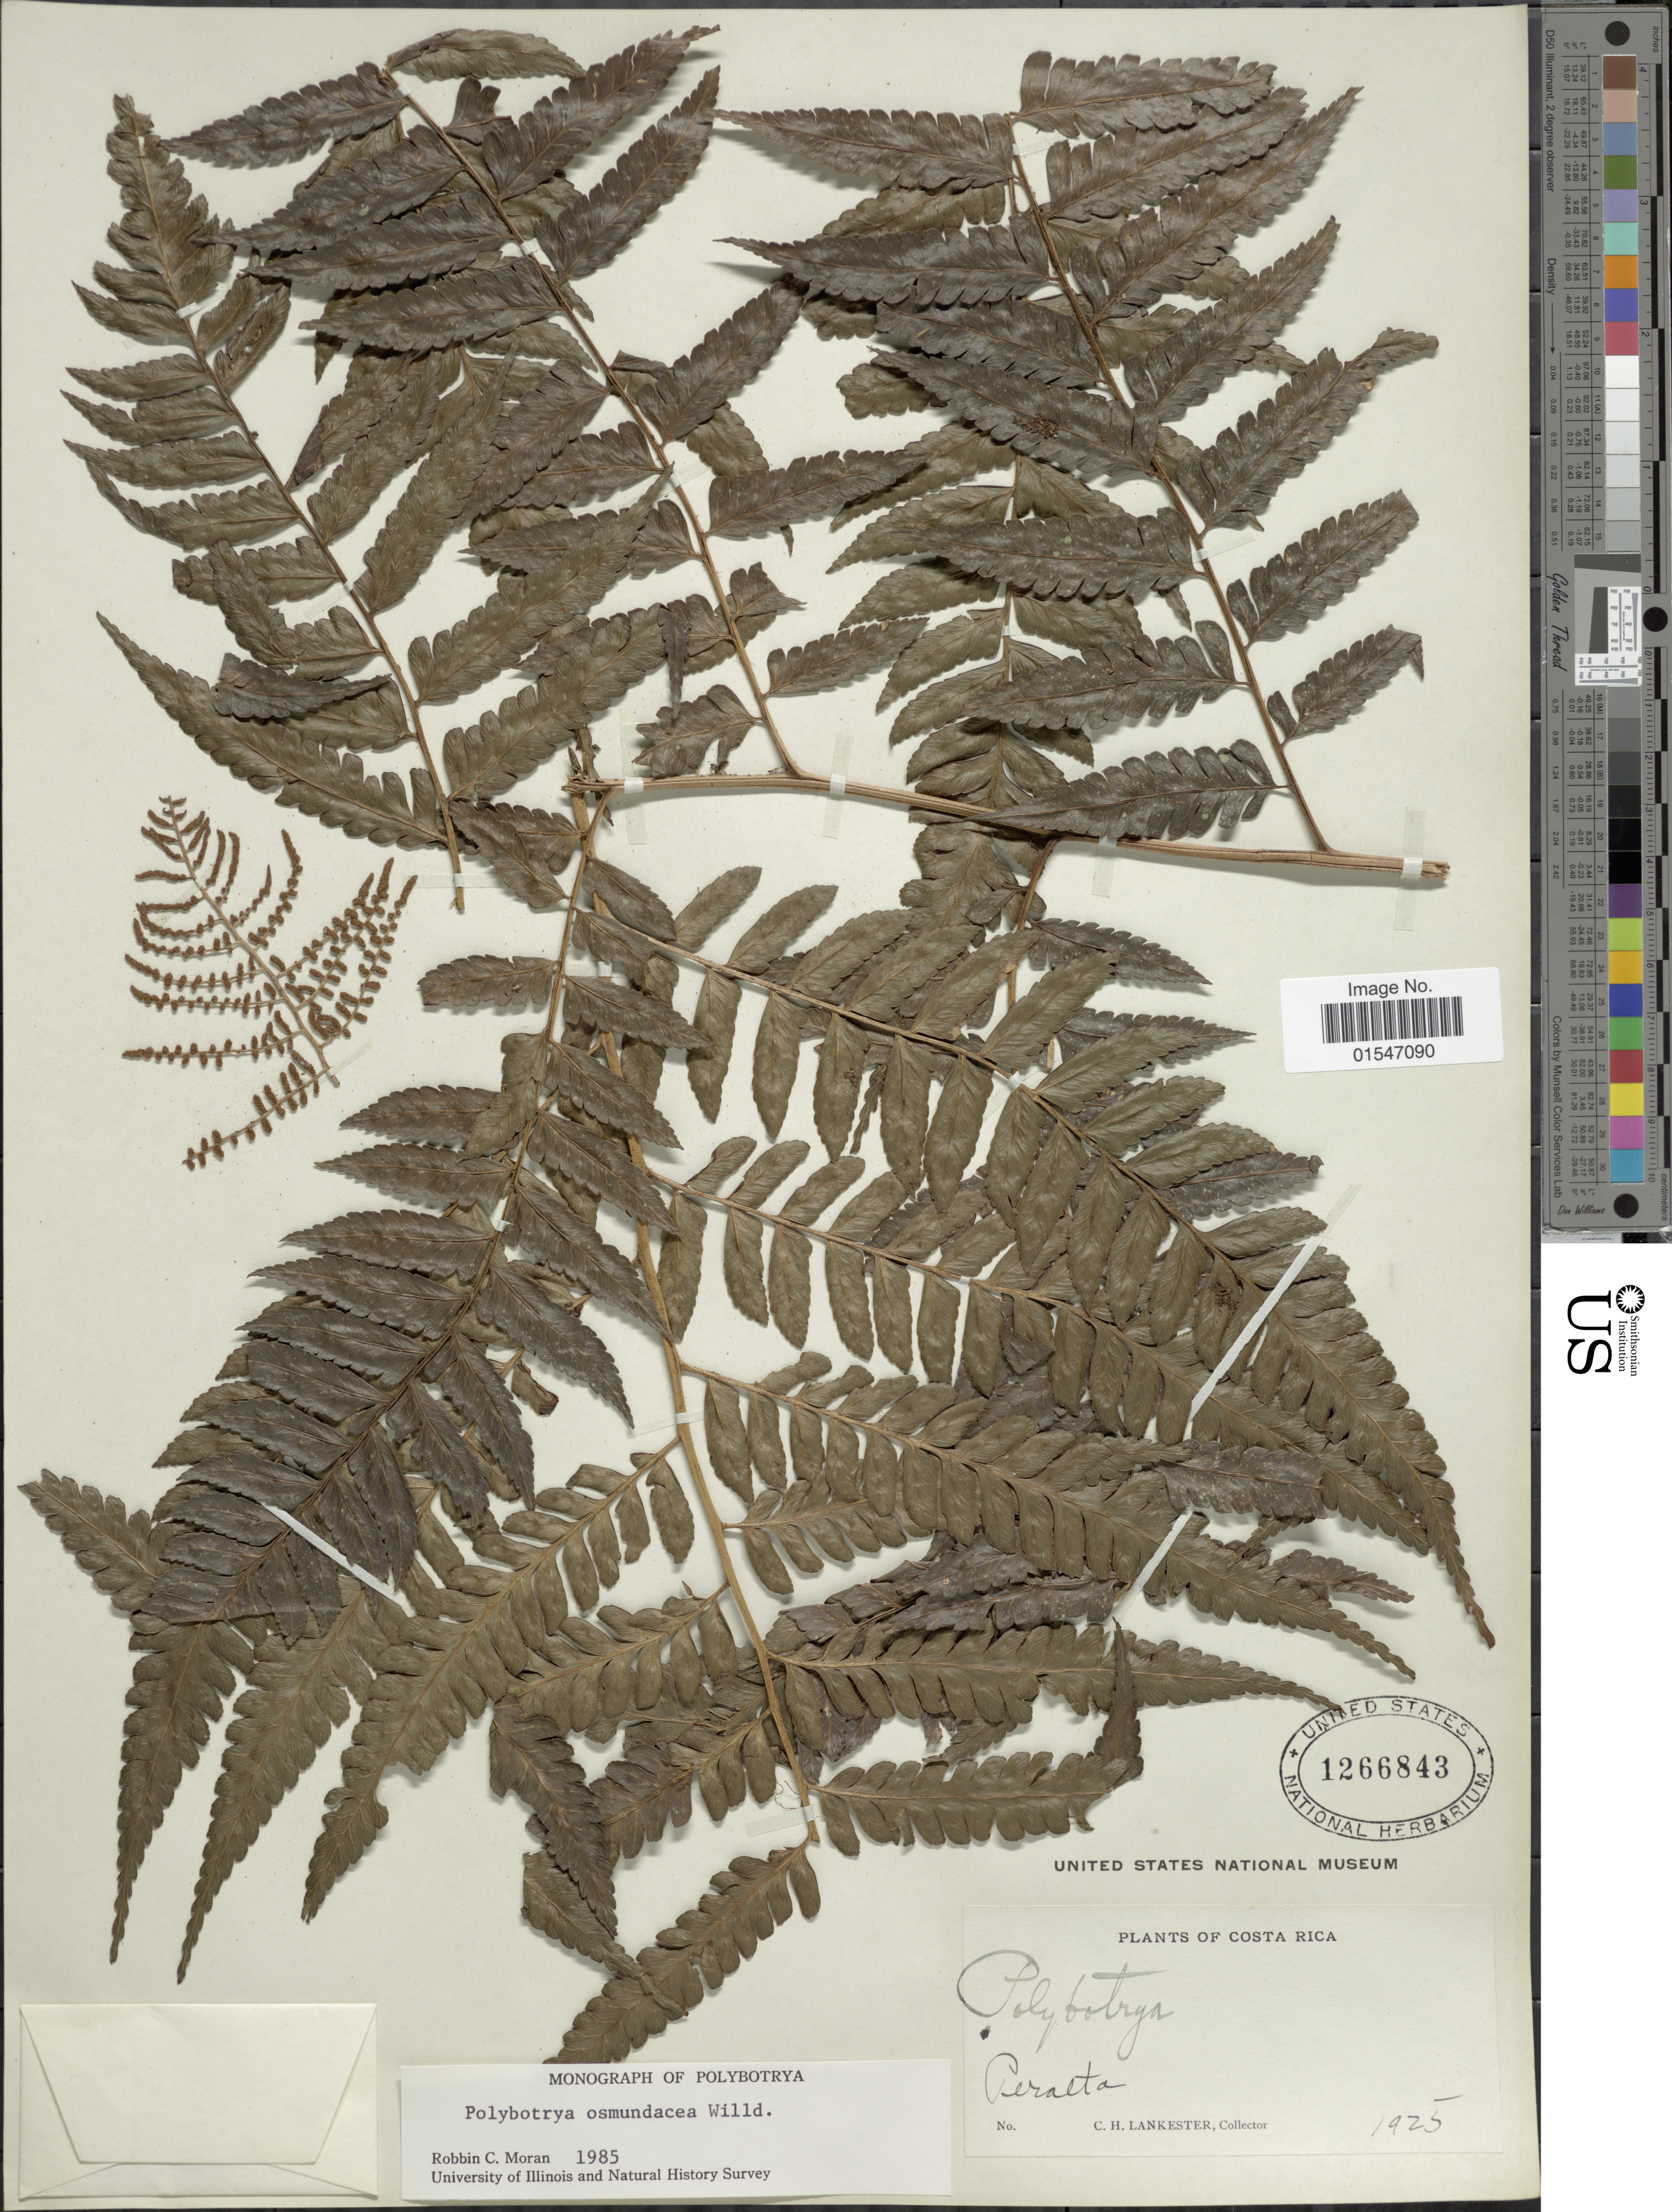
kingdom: Plantae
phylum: Tracheophyta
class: Polypodiopsida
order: Polypodiales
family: Dryopteridaceae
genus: Polybotrya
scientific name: Polybotrya osmundacea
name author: Humb. & Bonpl. ex Willd.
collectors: C. H. Lankester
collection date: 1925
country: Costa Rica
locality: Peralta.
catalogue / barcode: US 1266843